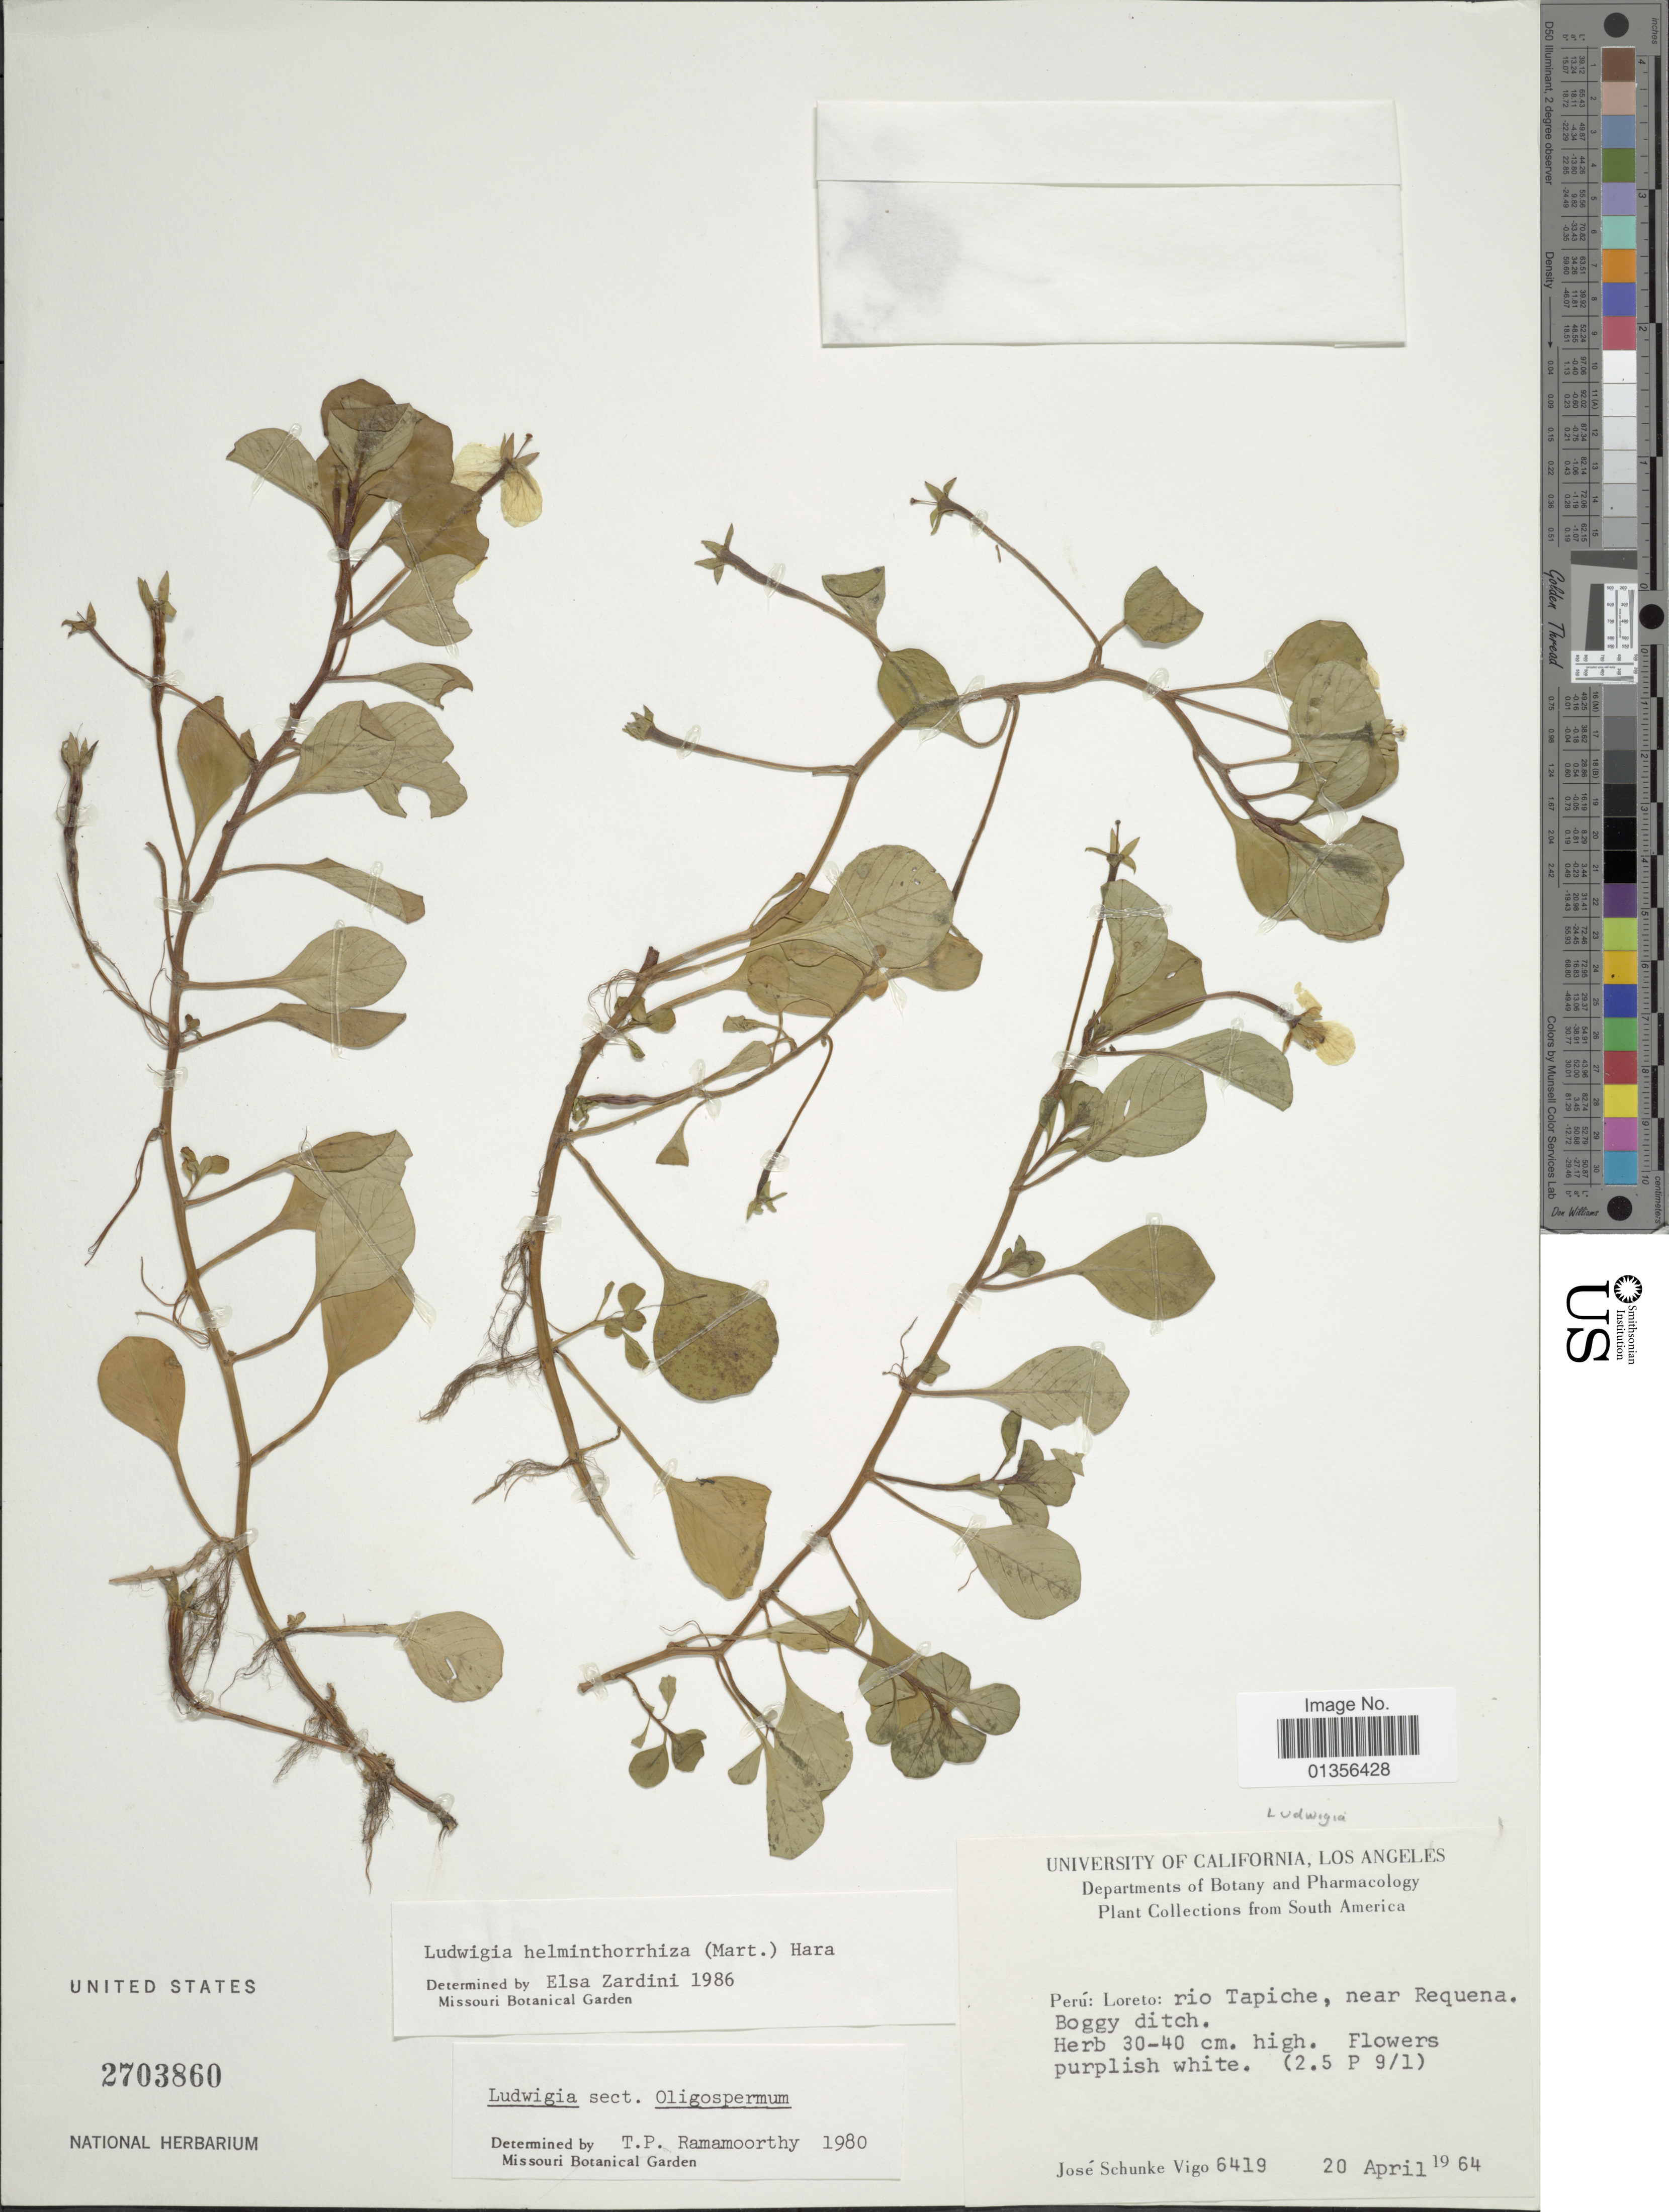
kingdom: Plantae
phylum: Tracheophyta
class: Magnoliopsida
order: Myrtales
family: Onagraceae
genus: Ludwigia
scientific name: Ludwigia helminthorrhiza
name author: (Mart.) H. Hara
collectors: J. Schunke-Vigo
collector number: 6419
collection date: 1964-04-20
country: Peru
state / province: Loreto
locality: Rio Tapiche, near Requena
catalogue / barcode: US 2703860